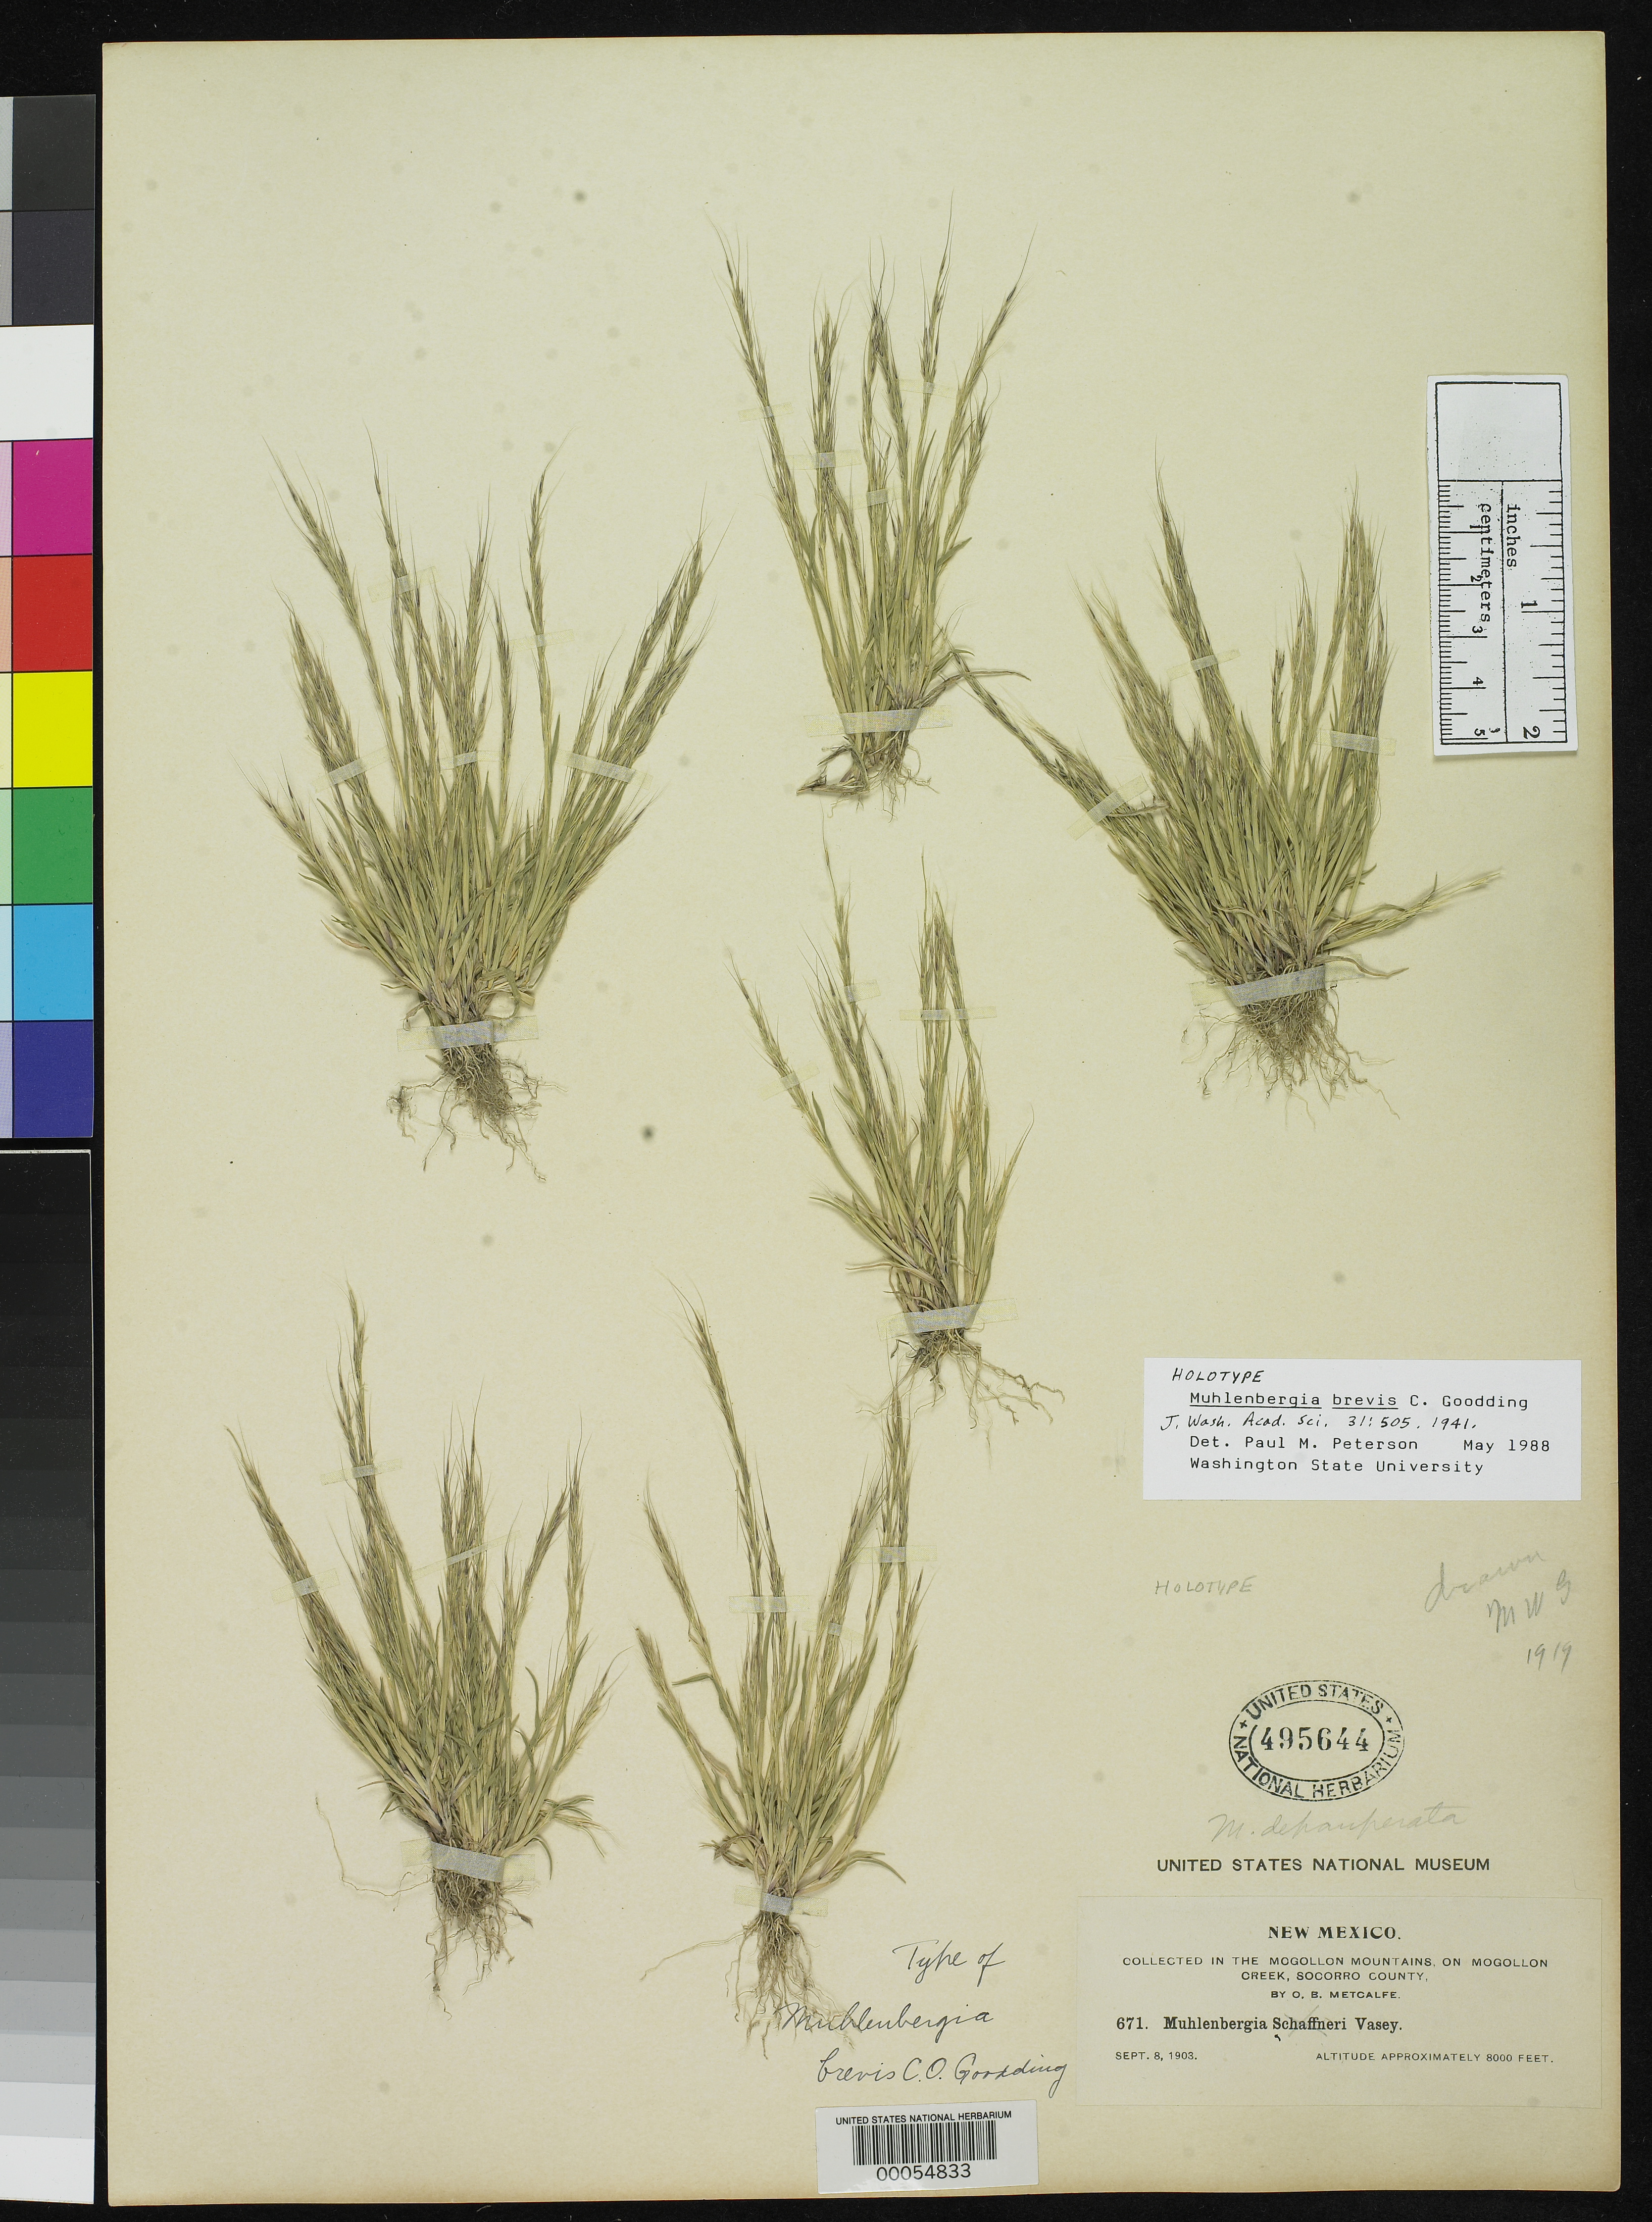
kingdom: Plantae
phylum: Tracheophyta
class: Liliopsida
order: Poales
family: Poaceae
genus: Muhlenbergia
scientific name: Muhlenbergia brevis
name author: C.O. Goodd.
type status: Holotype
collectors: O. B. Metcalfe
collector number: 671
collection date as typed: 08 Sep 1903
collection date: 1903-09-08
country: United States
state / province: New Mexico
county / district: Socorro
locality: Mogollon Mts., Mogollon Creek.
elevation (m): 2438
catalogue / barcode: US 495644